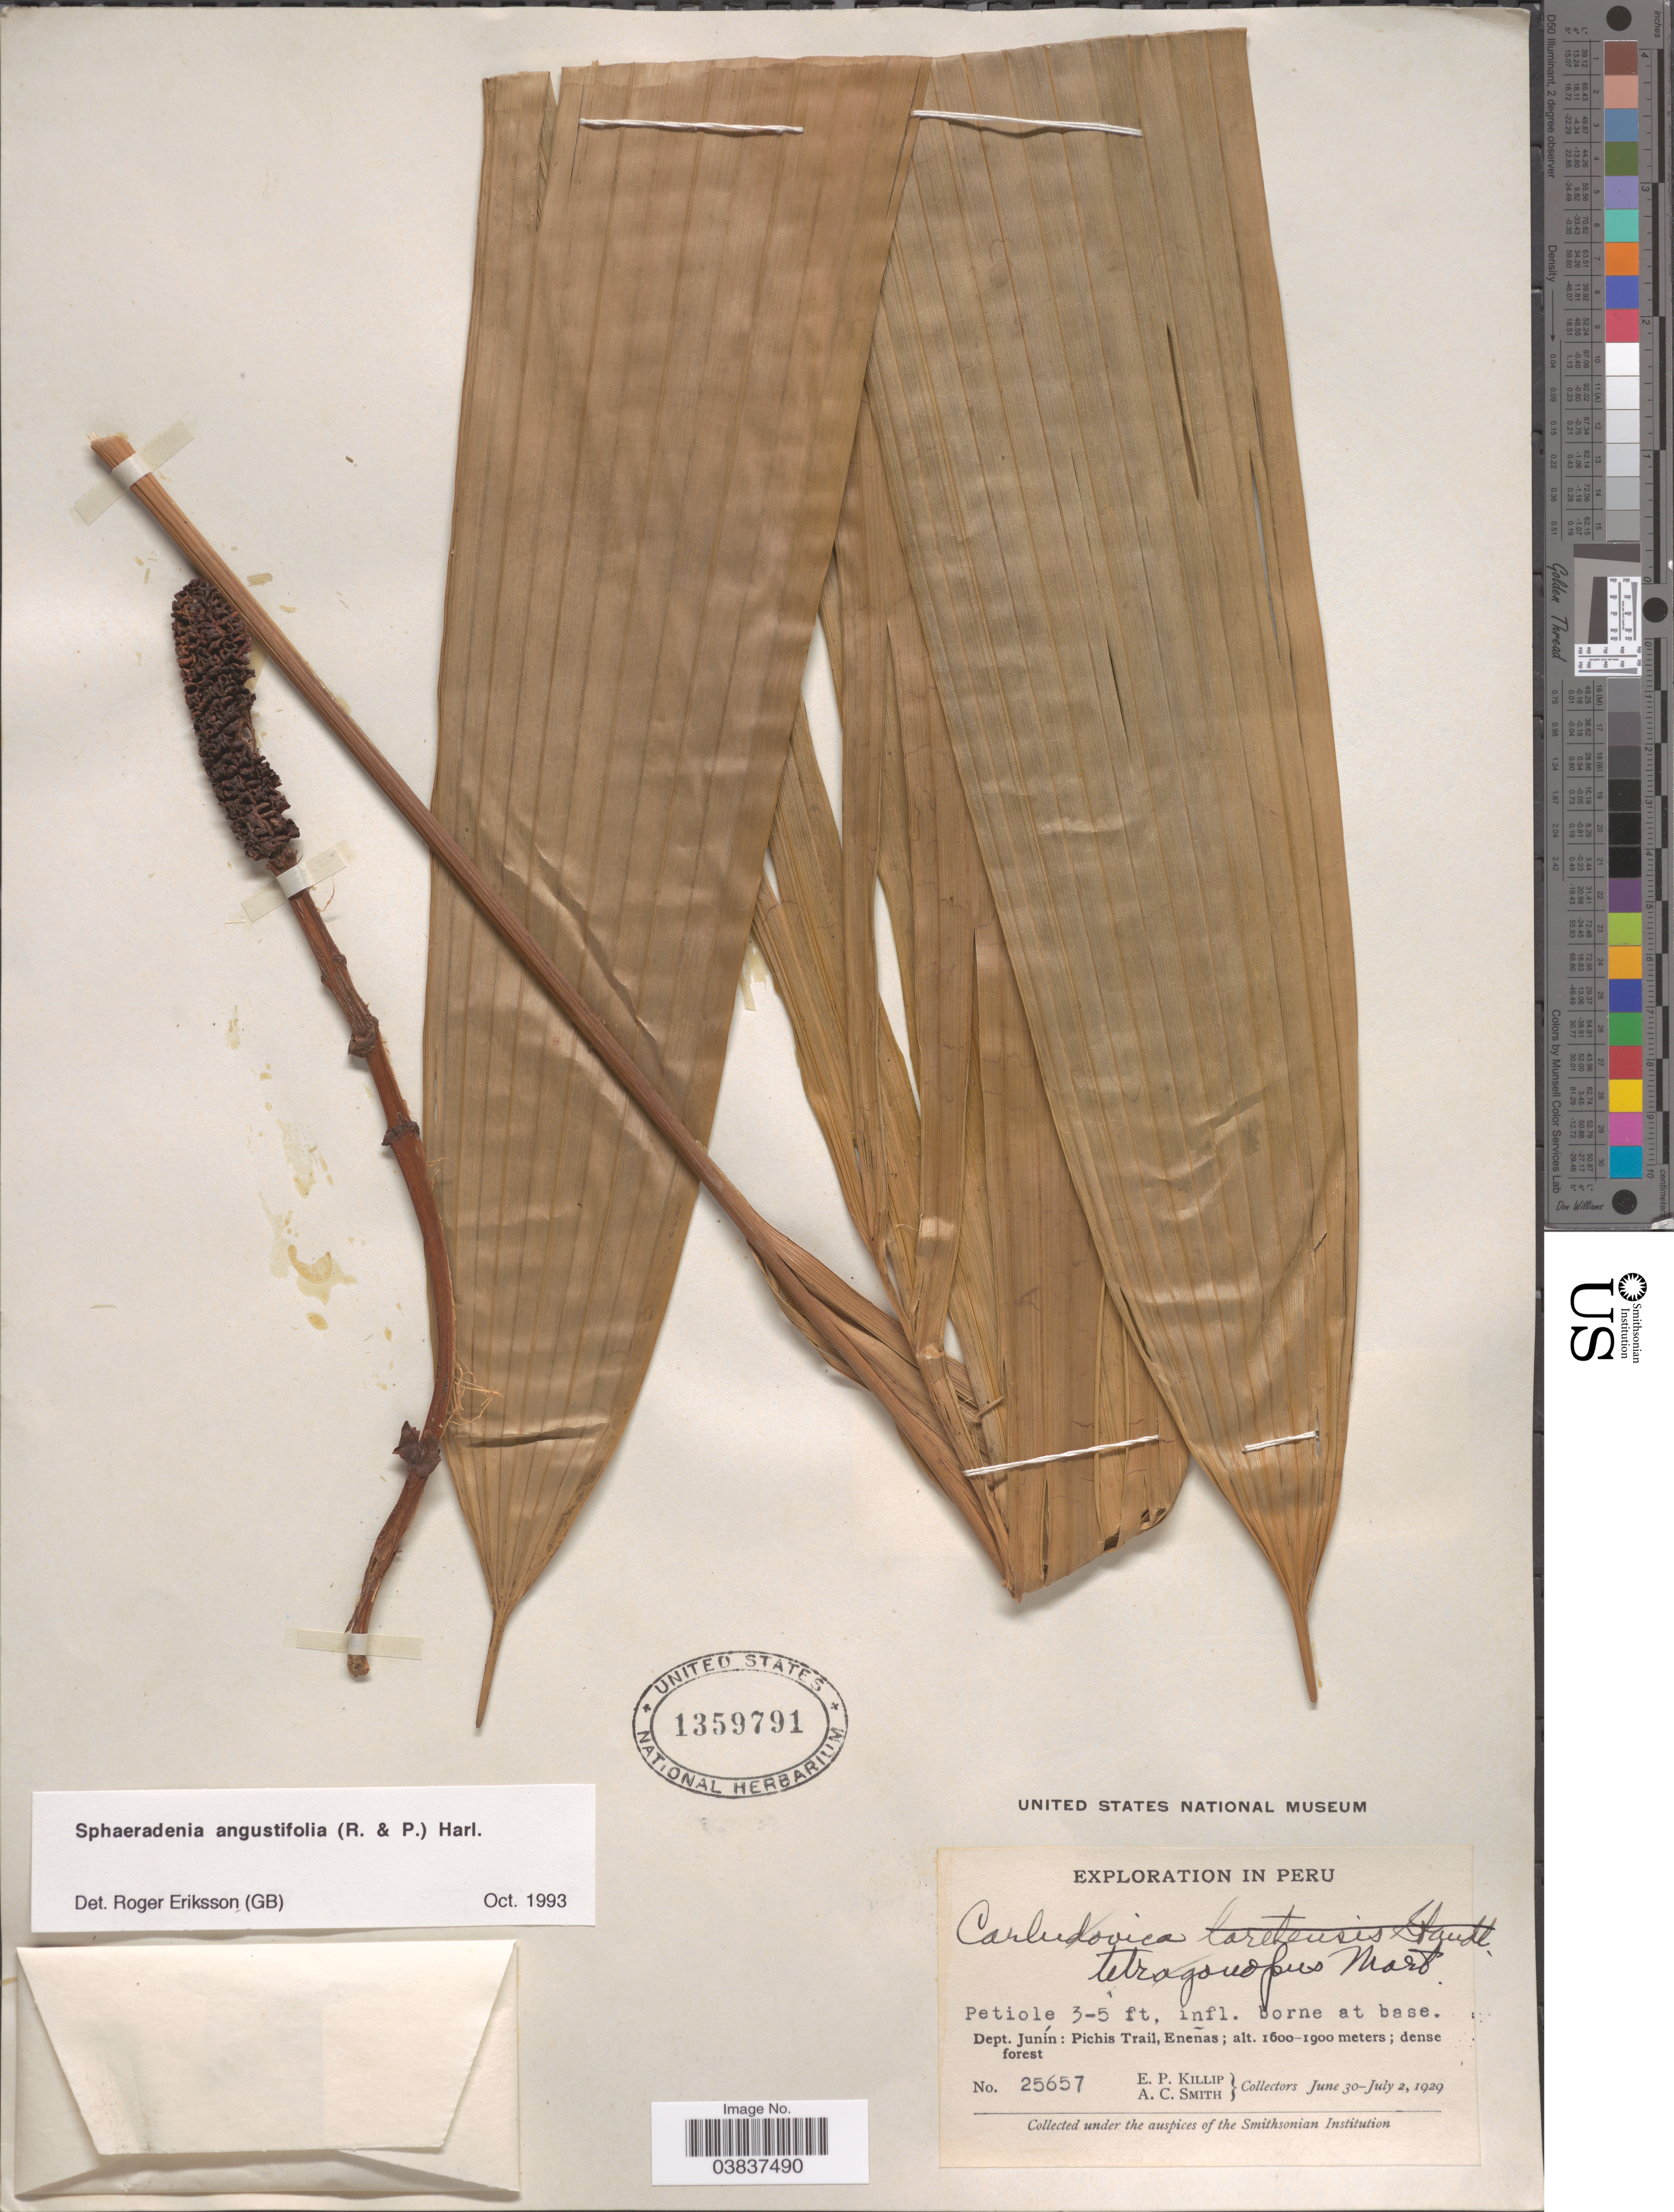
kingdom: Plantae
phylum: Tracheophyta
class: Liliopsida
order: Pandanales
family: Cyclanthaceae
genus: Sphaeradenia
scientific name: Sphaeradenia angustifolia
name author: (Ruiz & Pav.) Harling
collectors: E. P. Killip & A. C. Smith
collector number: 25657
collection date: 1929-06-30/1929-07-02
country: Peru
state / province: Junín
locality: Dept. Junín: Pichis Trail, Eneñas.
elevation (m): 1600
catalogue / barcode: US 1359791